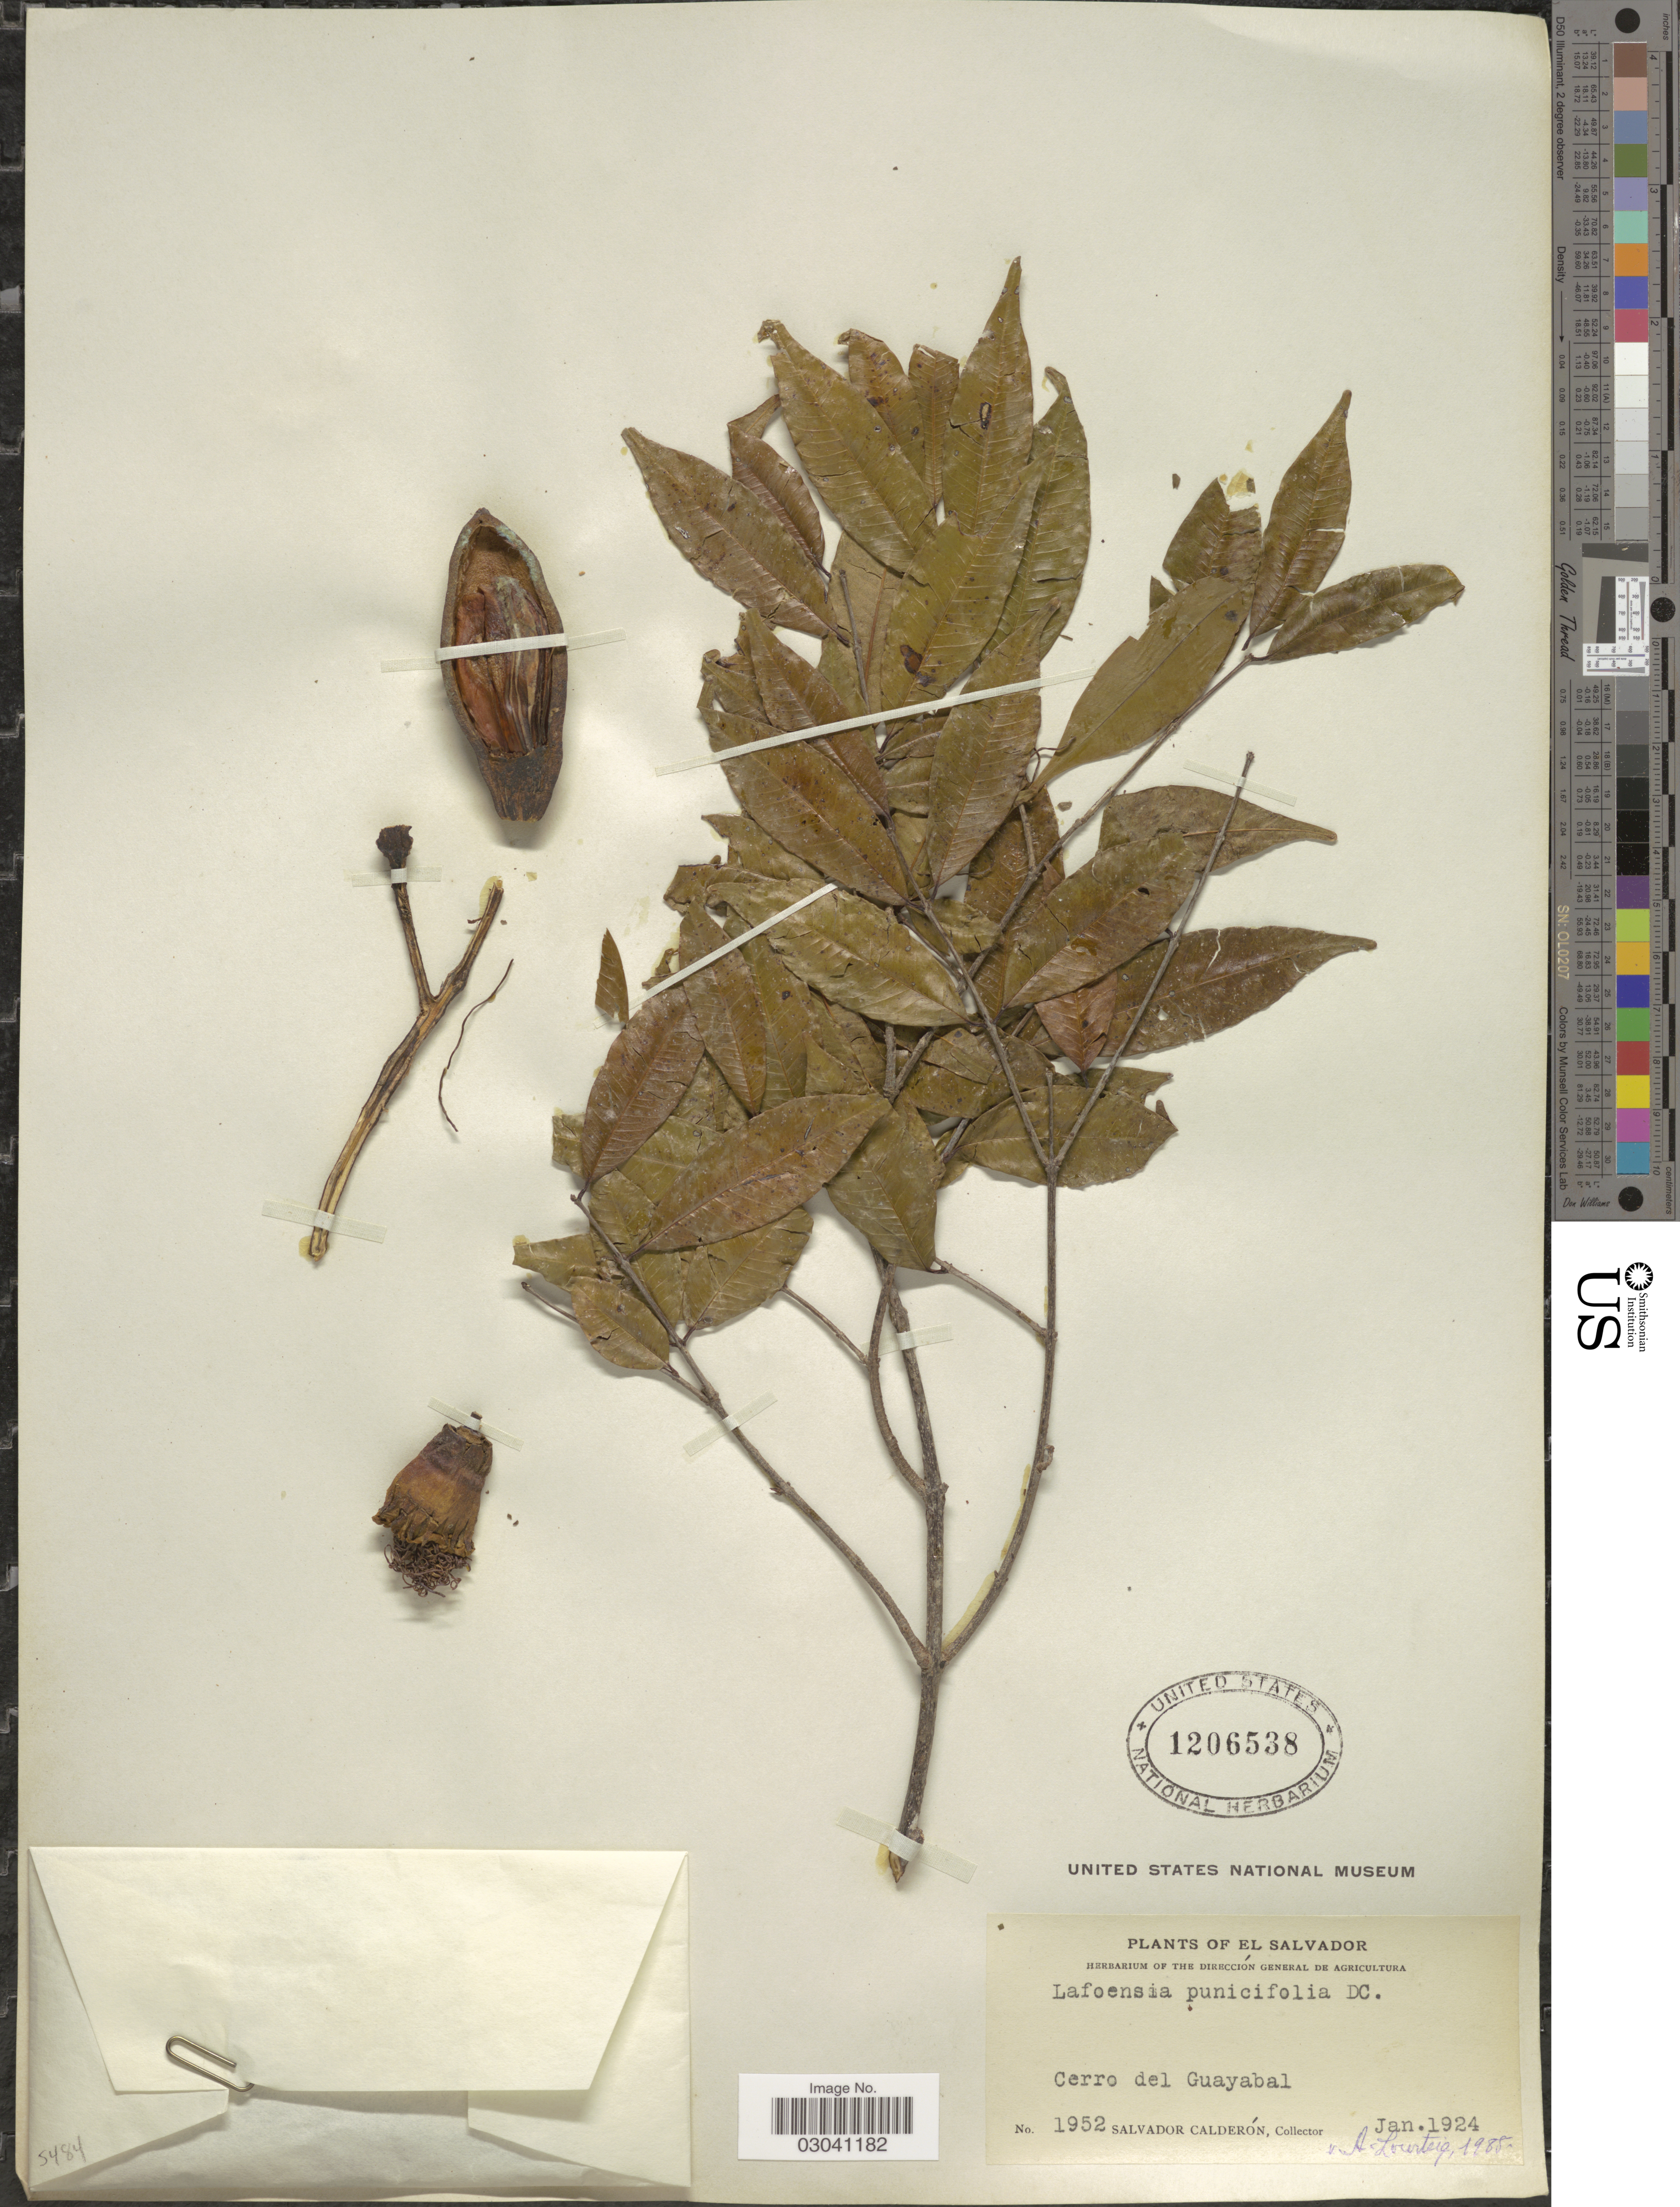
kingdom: Plantae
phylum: Tracheophyta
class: Magnoliopsida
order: Myrtales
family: Lythraceae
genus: Lafoensia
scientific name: Lafoensia punicifolia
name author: DC.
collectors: S. Calderón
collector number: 1952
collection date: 1924-01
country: El Salvador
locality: Cerro del Guayabal.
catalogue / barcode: US 1206538